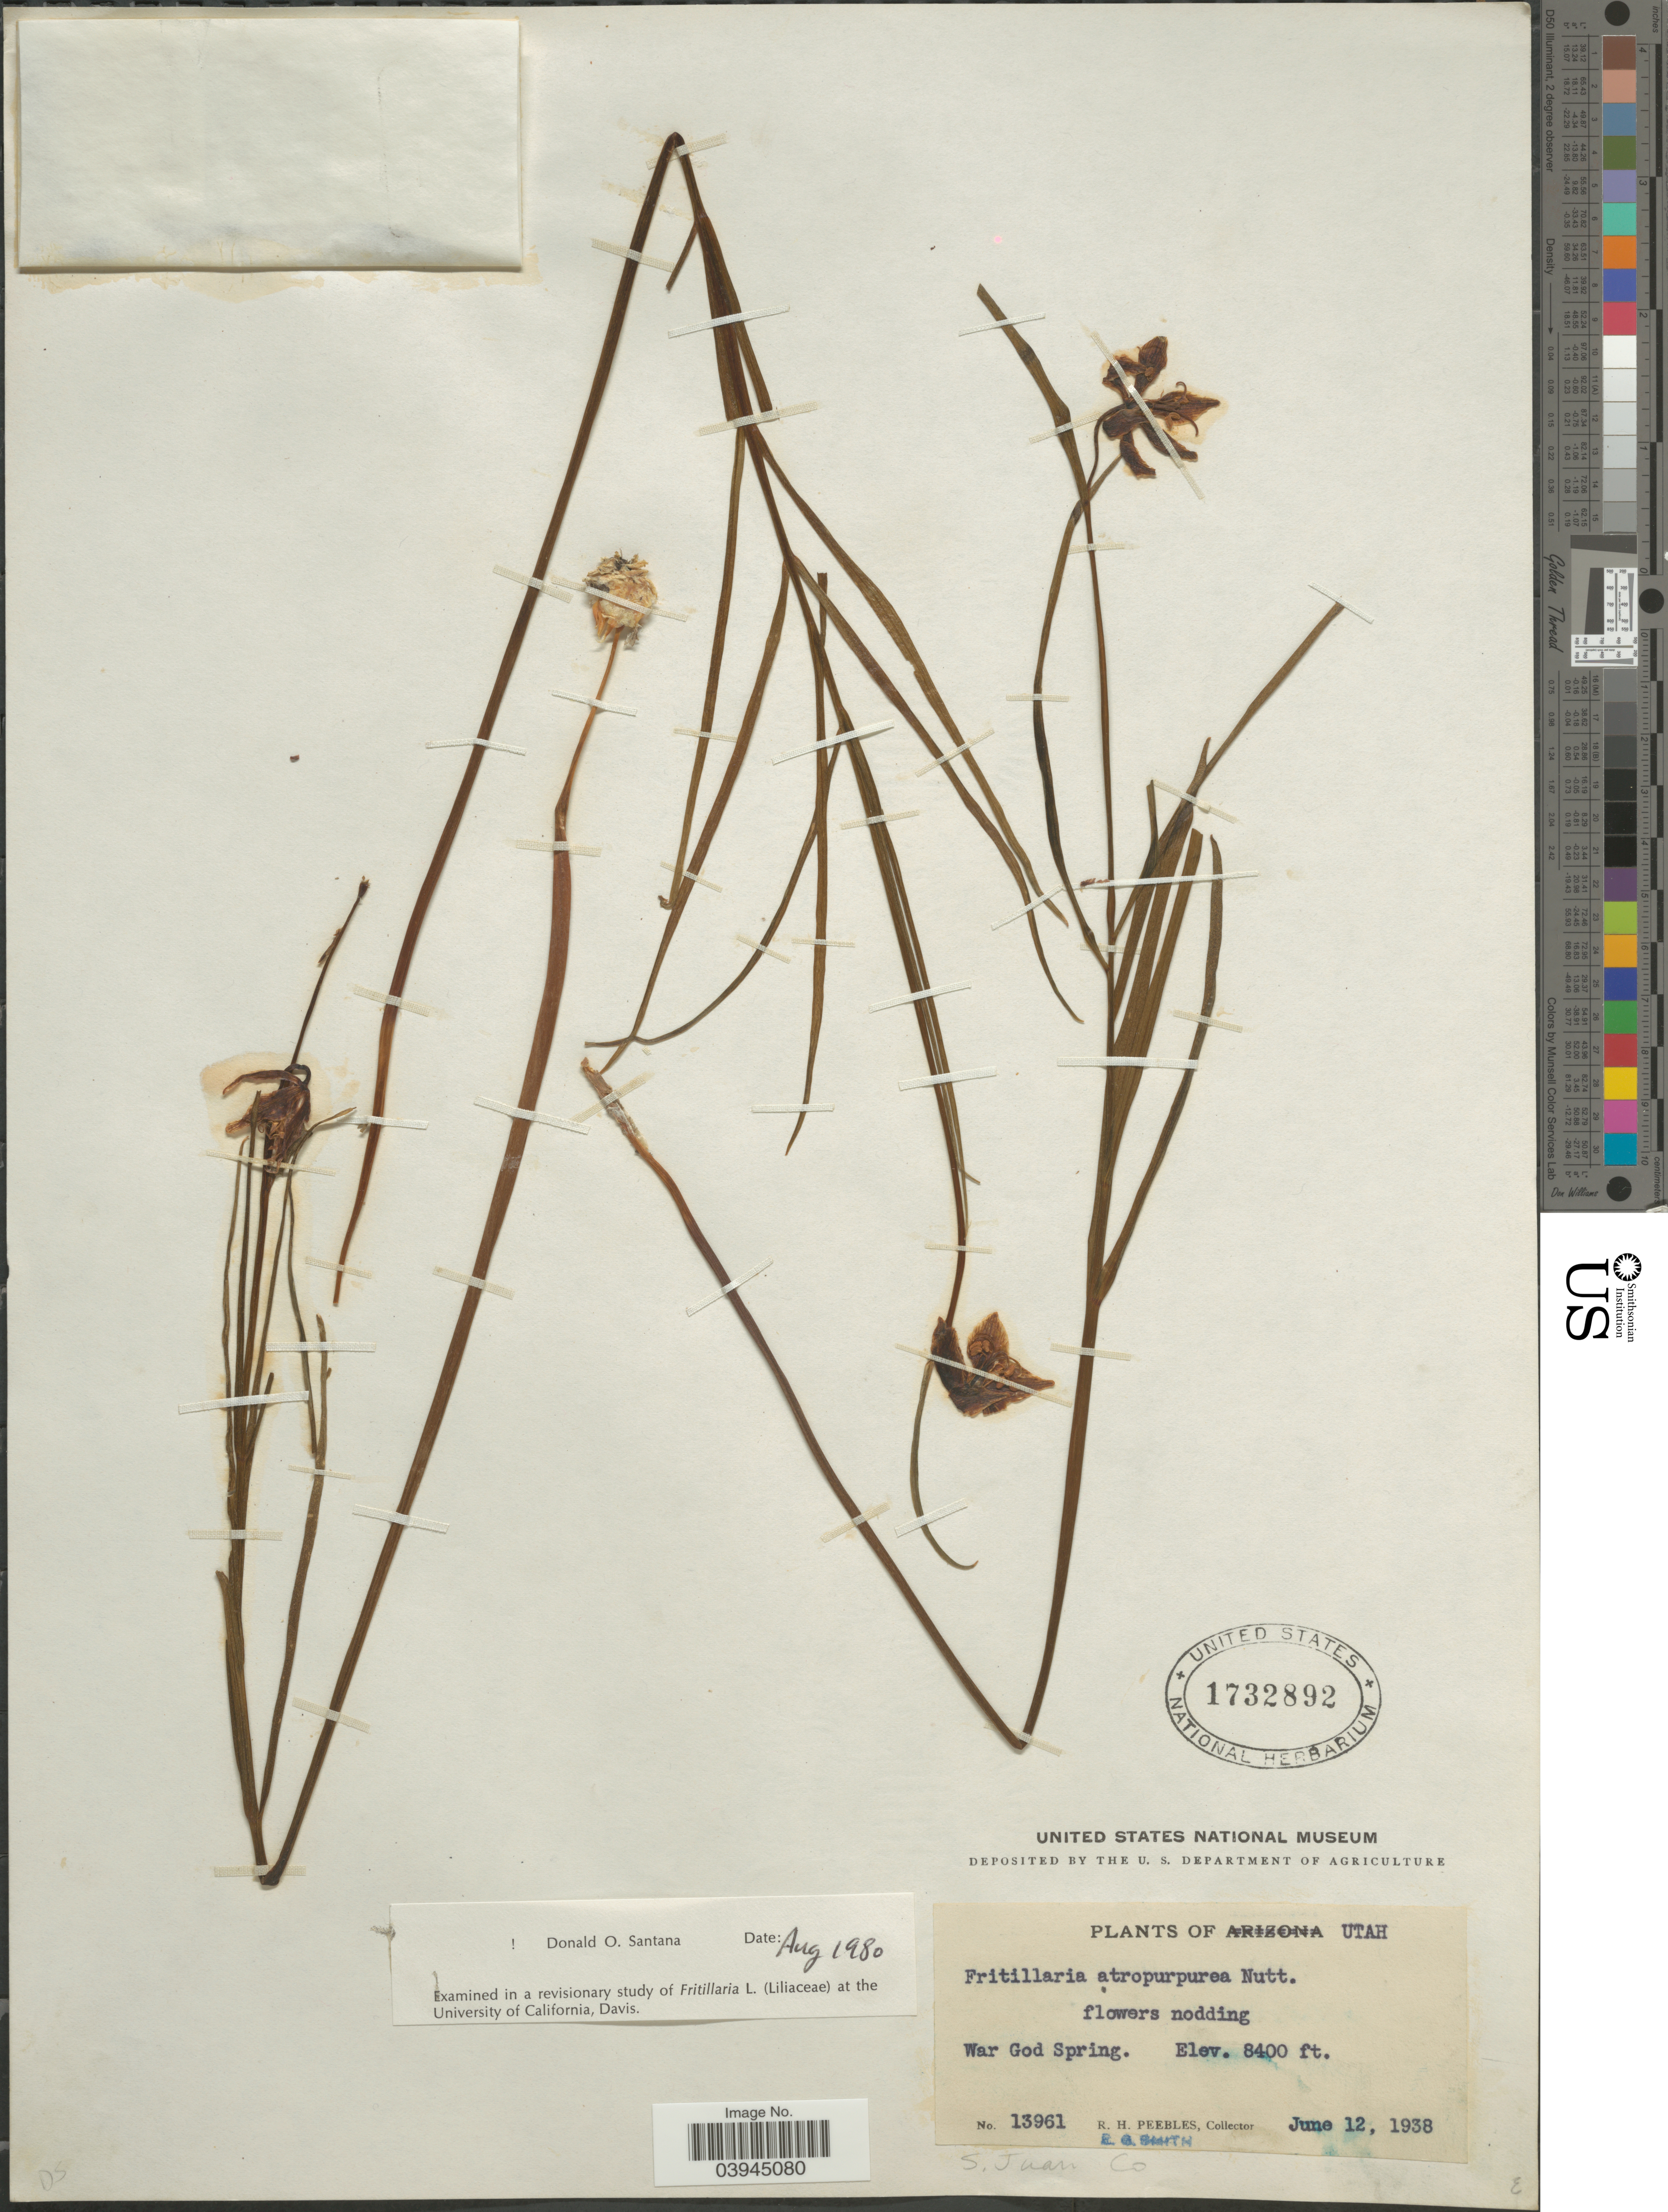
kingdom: Plantae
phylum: Tracheophyta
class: Liliopsida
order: Liliales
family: Liliaceae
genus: Fritillaria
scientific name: Fritillaria atropurpurea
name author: Nutt.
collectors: R. H. Peebles & E. G. Smith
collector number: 13961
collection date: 1938-06-12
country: United States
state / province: Utah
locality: War God Spring. S. Juan Co.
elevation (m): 2560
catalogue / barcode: US 1732892